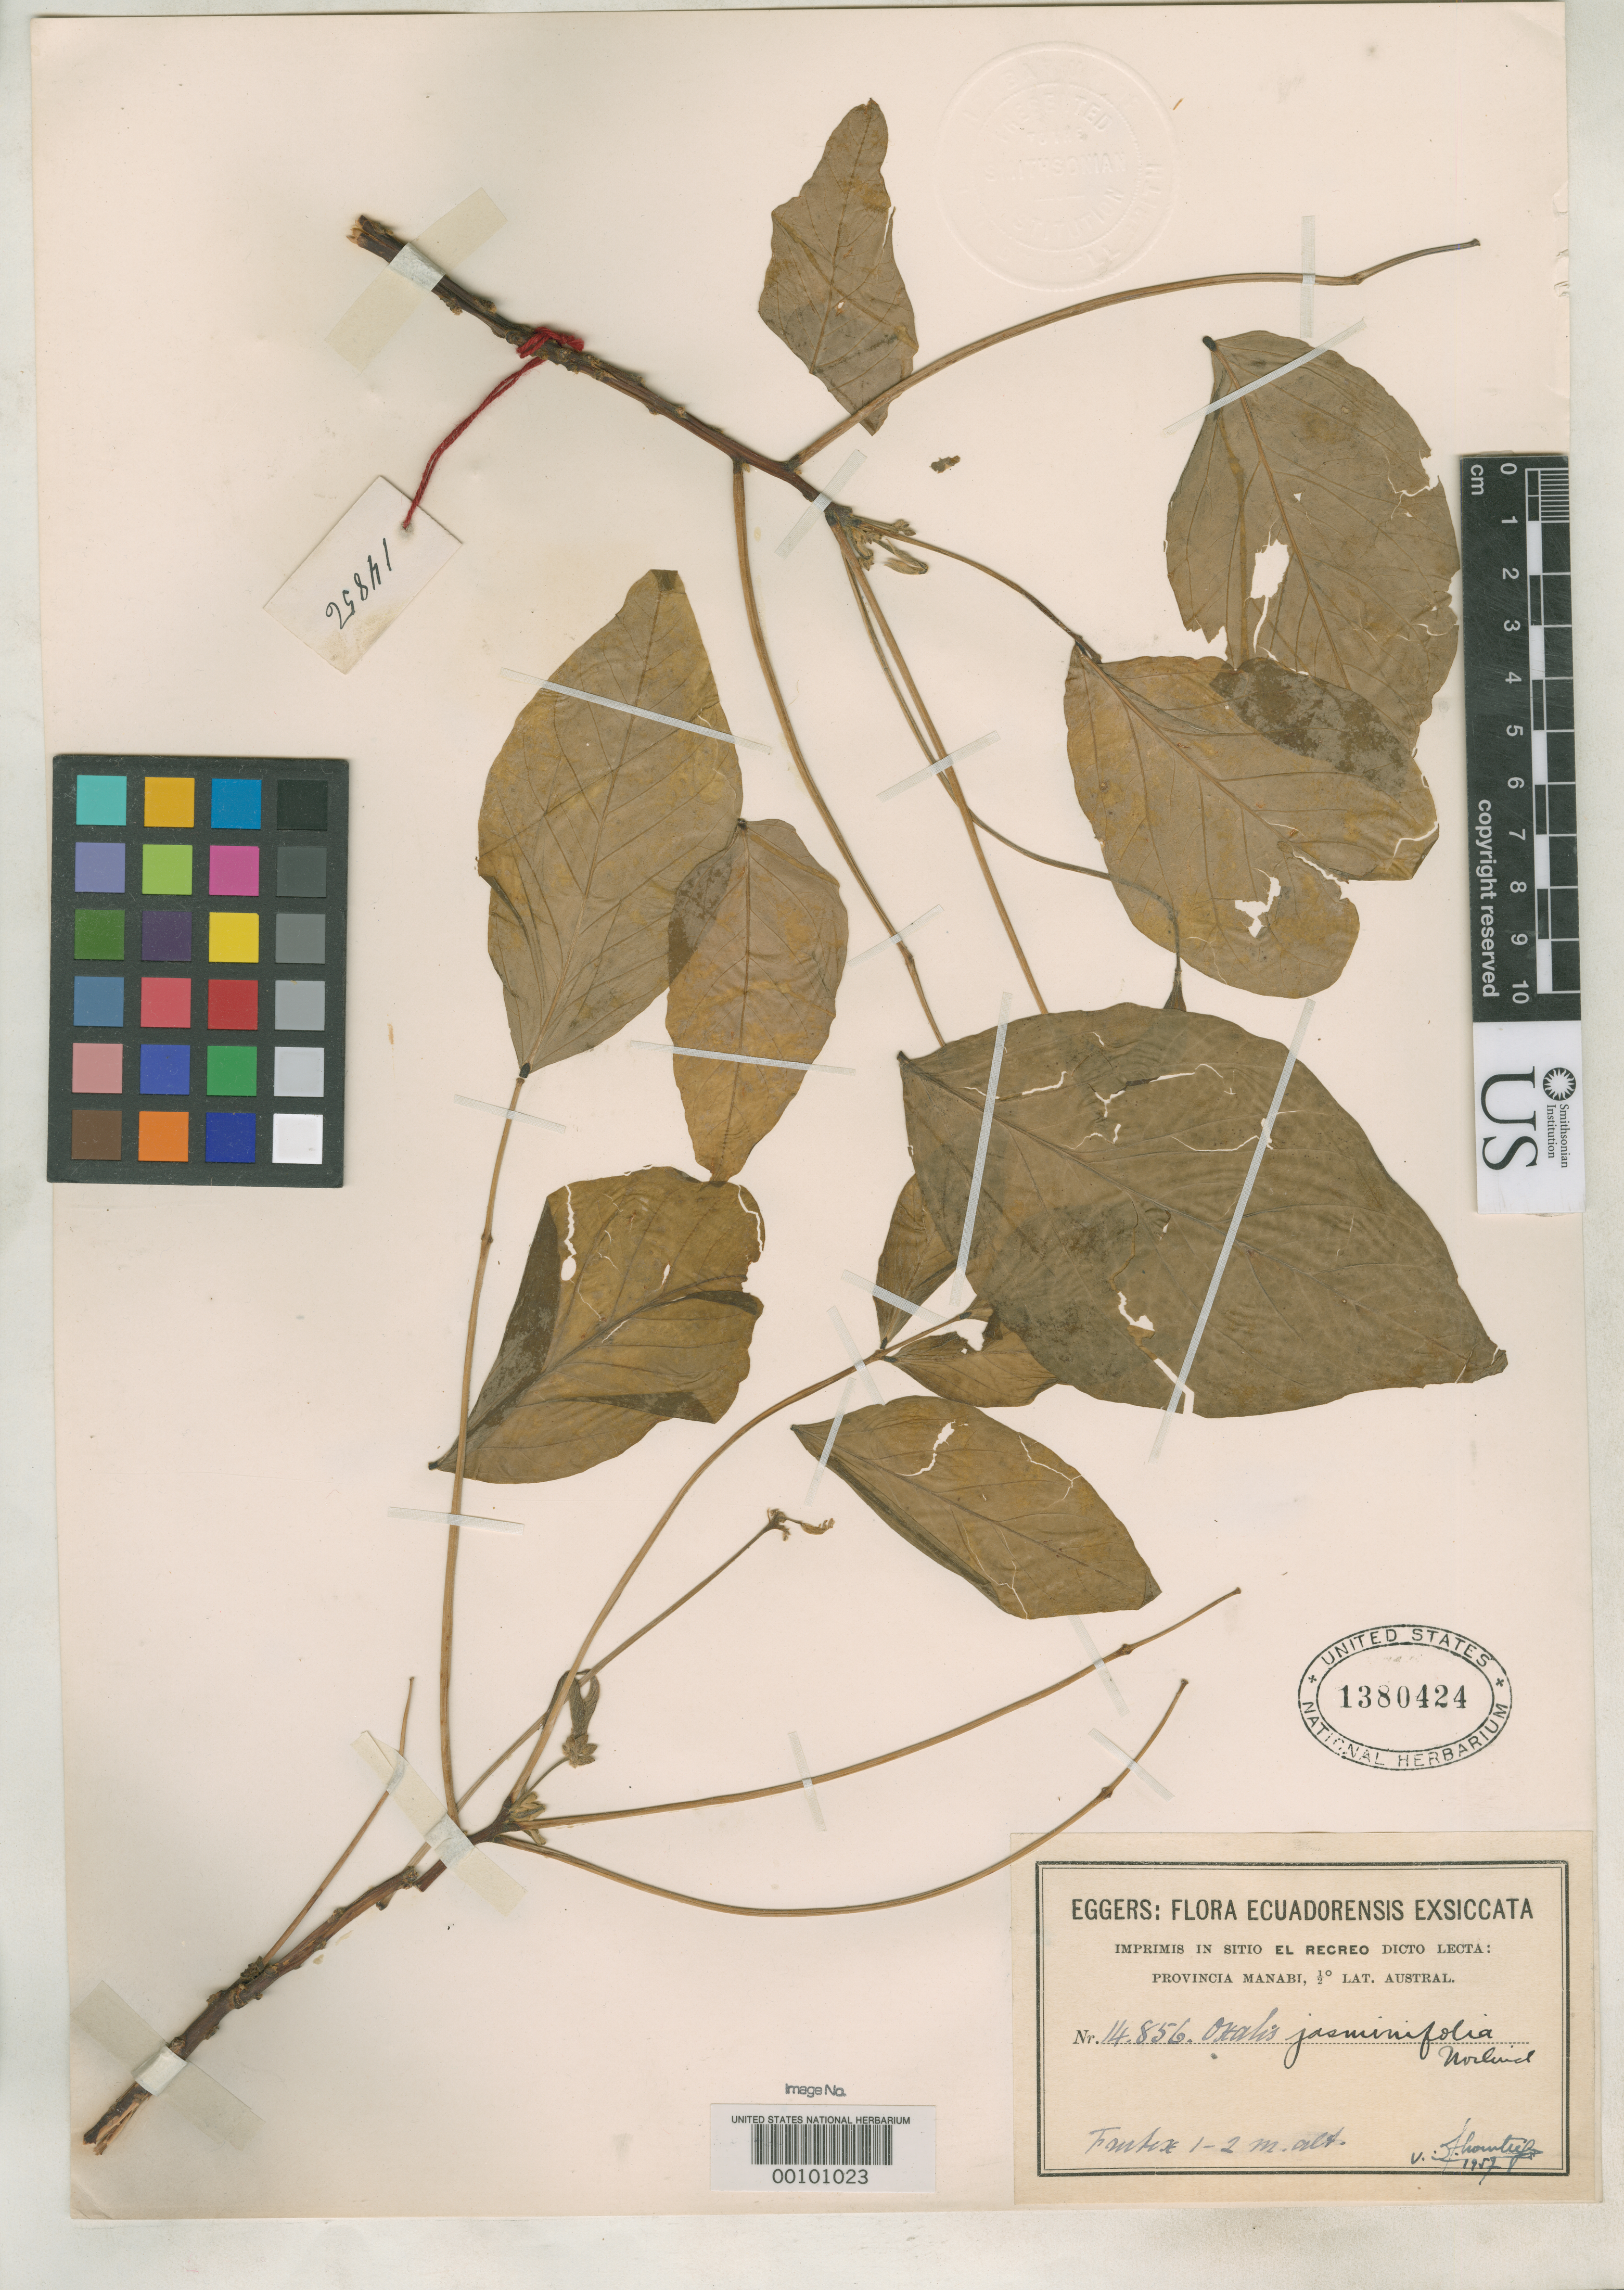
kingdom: Plantae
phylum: Tracheophyta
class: Magnoliopsida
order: Oxalidales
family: Oxalidaceae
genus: Oxalis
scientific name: Oxalis jasminifolia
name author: Norlind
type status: Isotype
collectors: H. F. A. von Eggers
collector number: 14856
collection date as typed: Jul 1893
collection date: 1893-07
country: Ecuador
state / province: Manabí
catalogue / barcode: US 1380424